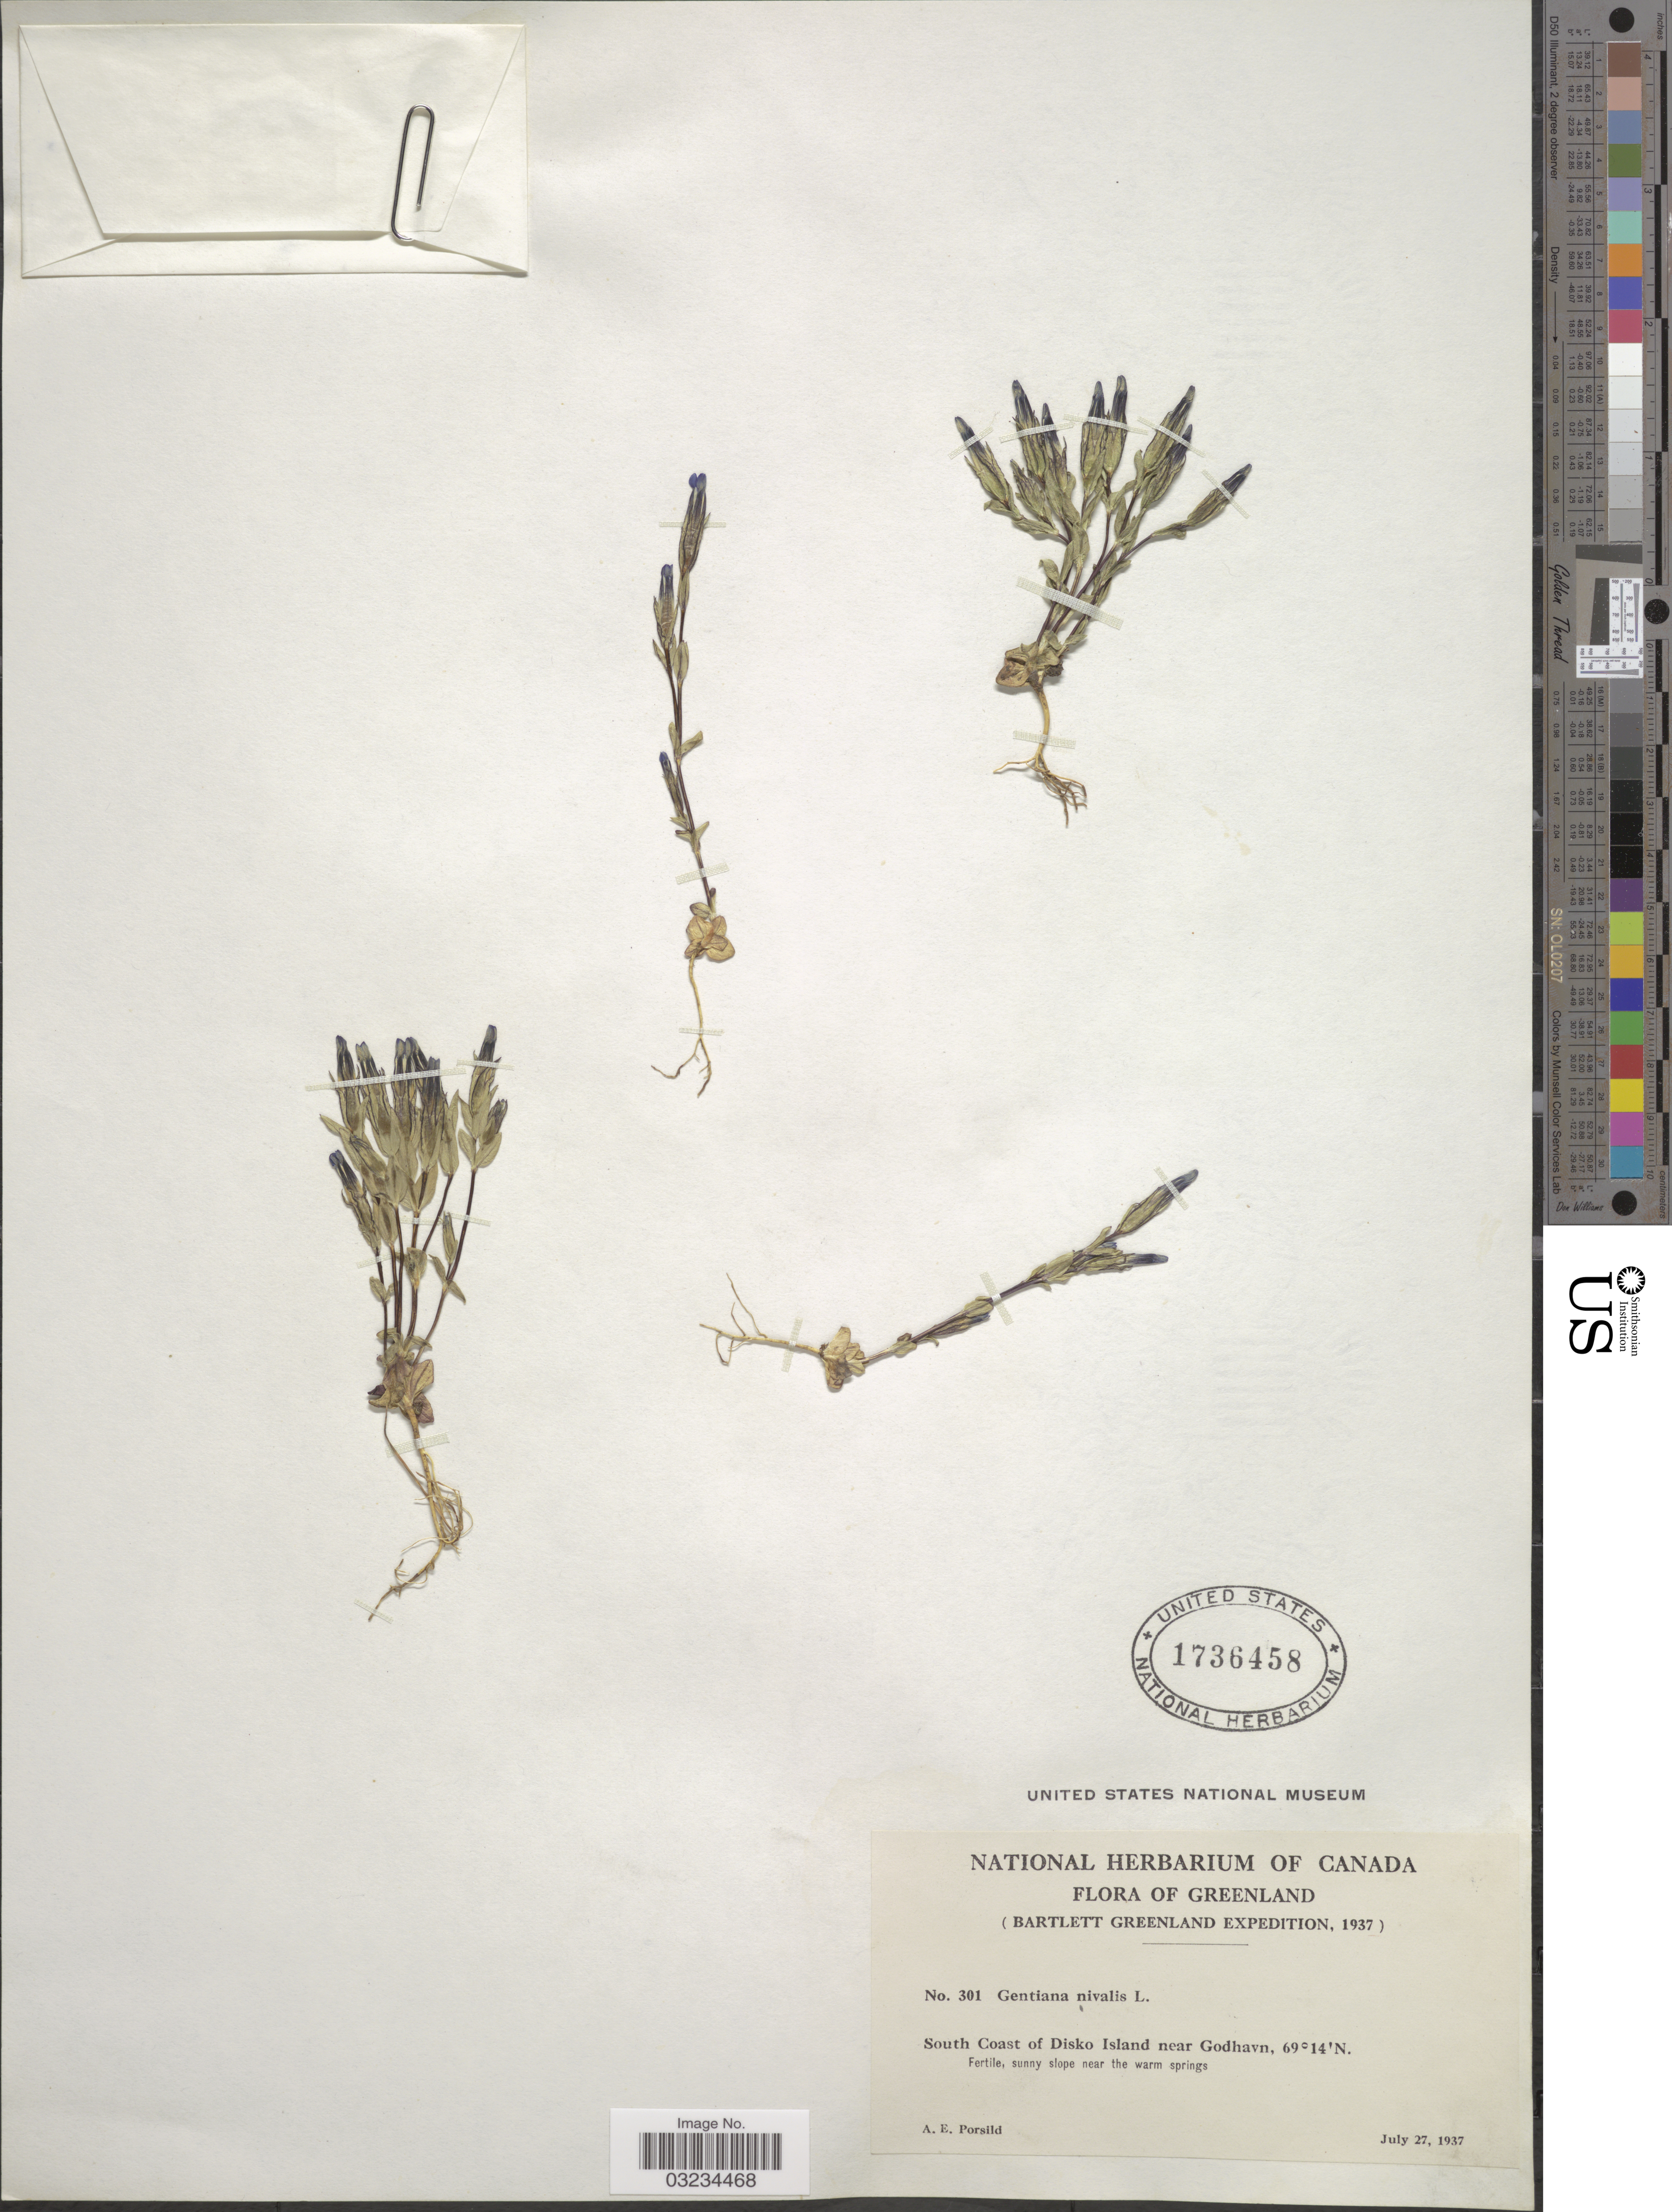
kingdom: Plantae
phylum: Tracheophyta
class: Magnoliopsida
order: Gentianales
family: Gentianaceae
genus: Gentiana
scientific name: Gentiana nivalis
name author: L.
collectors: A. E. Porsild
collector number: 301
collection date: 1937-07-27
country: Greenland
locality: South Coast of Disko Island near Godhavn.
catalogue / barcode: US 1736458